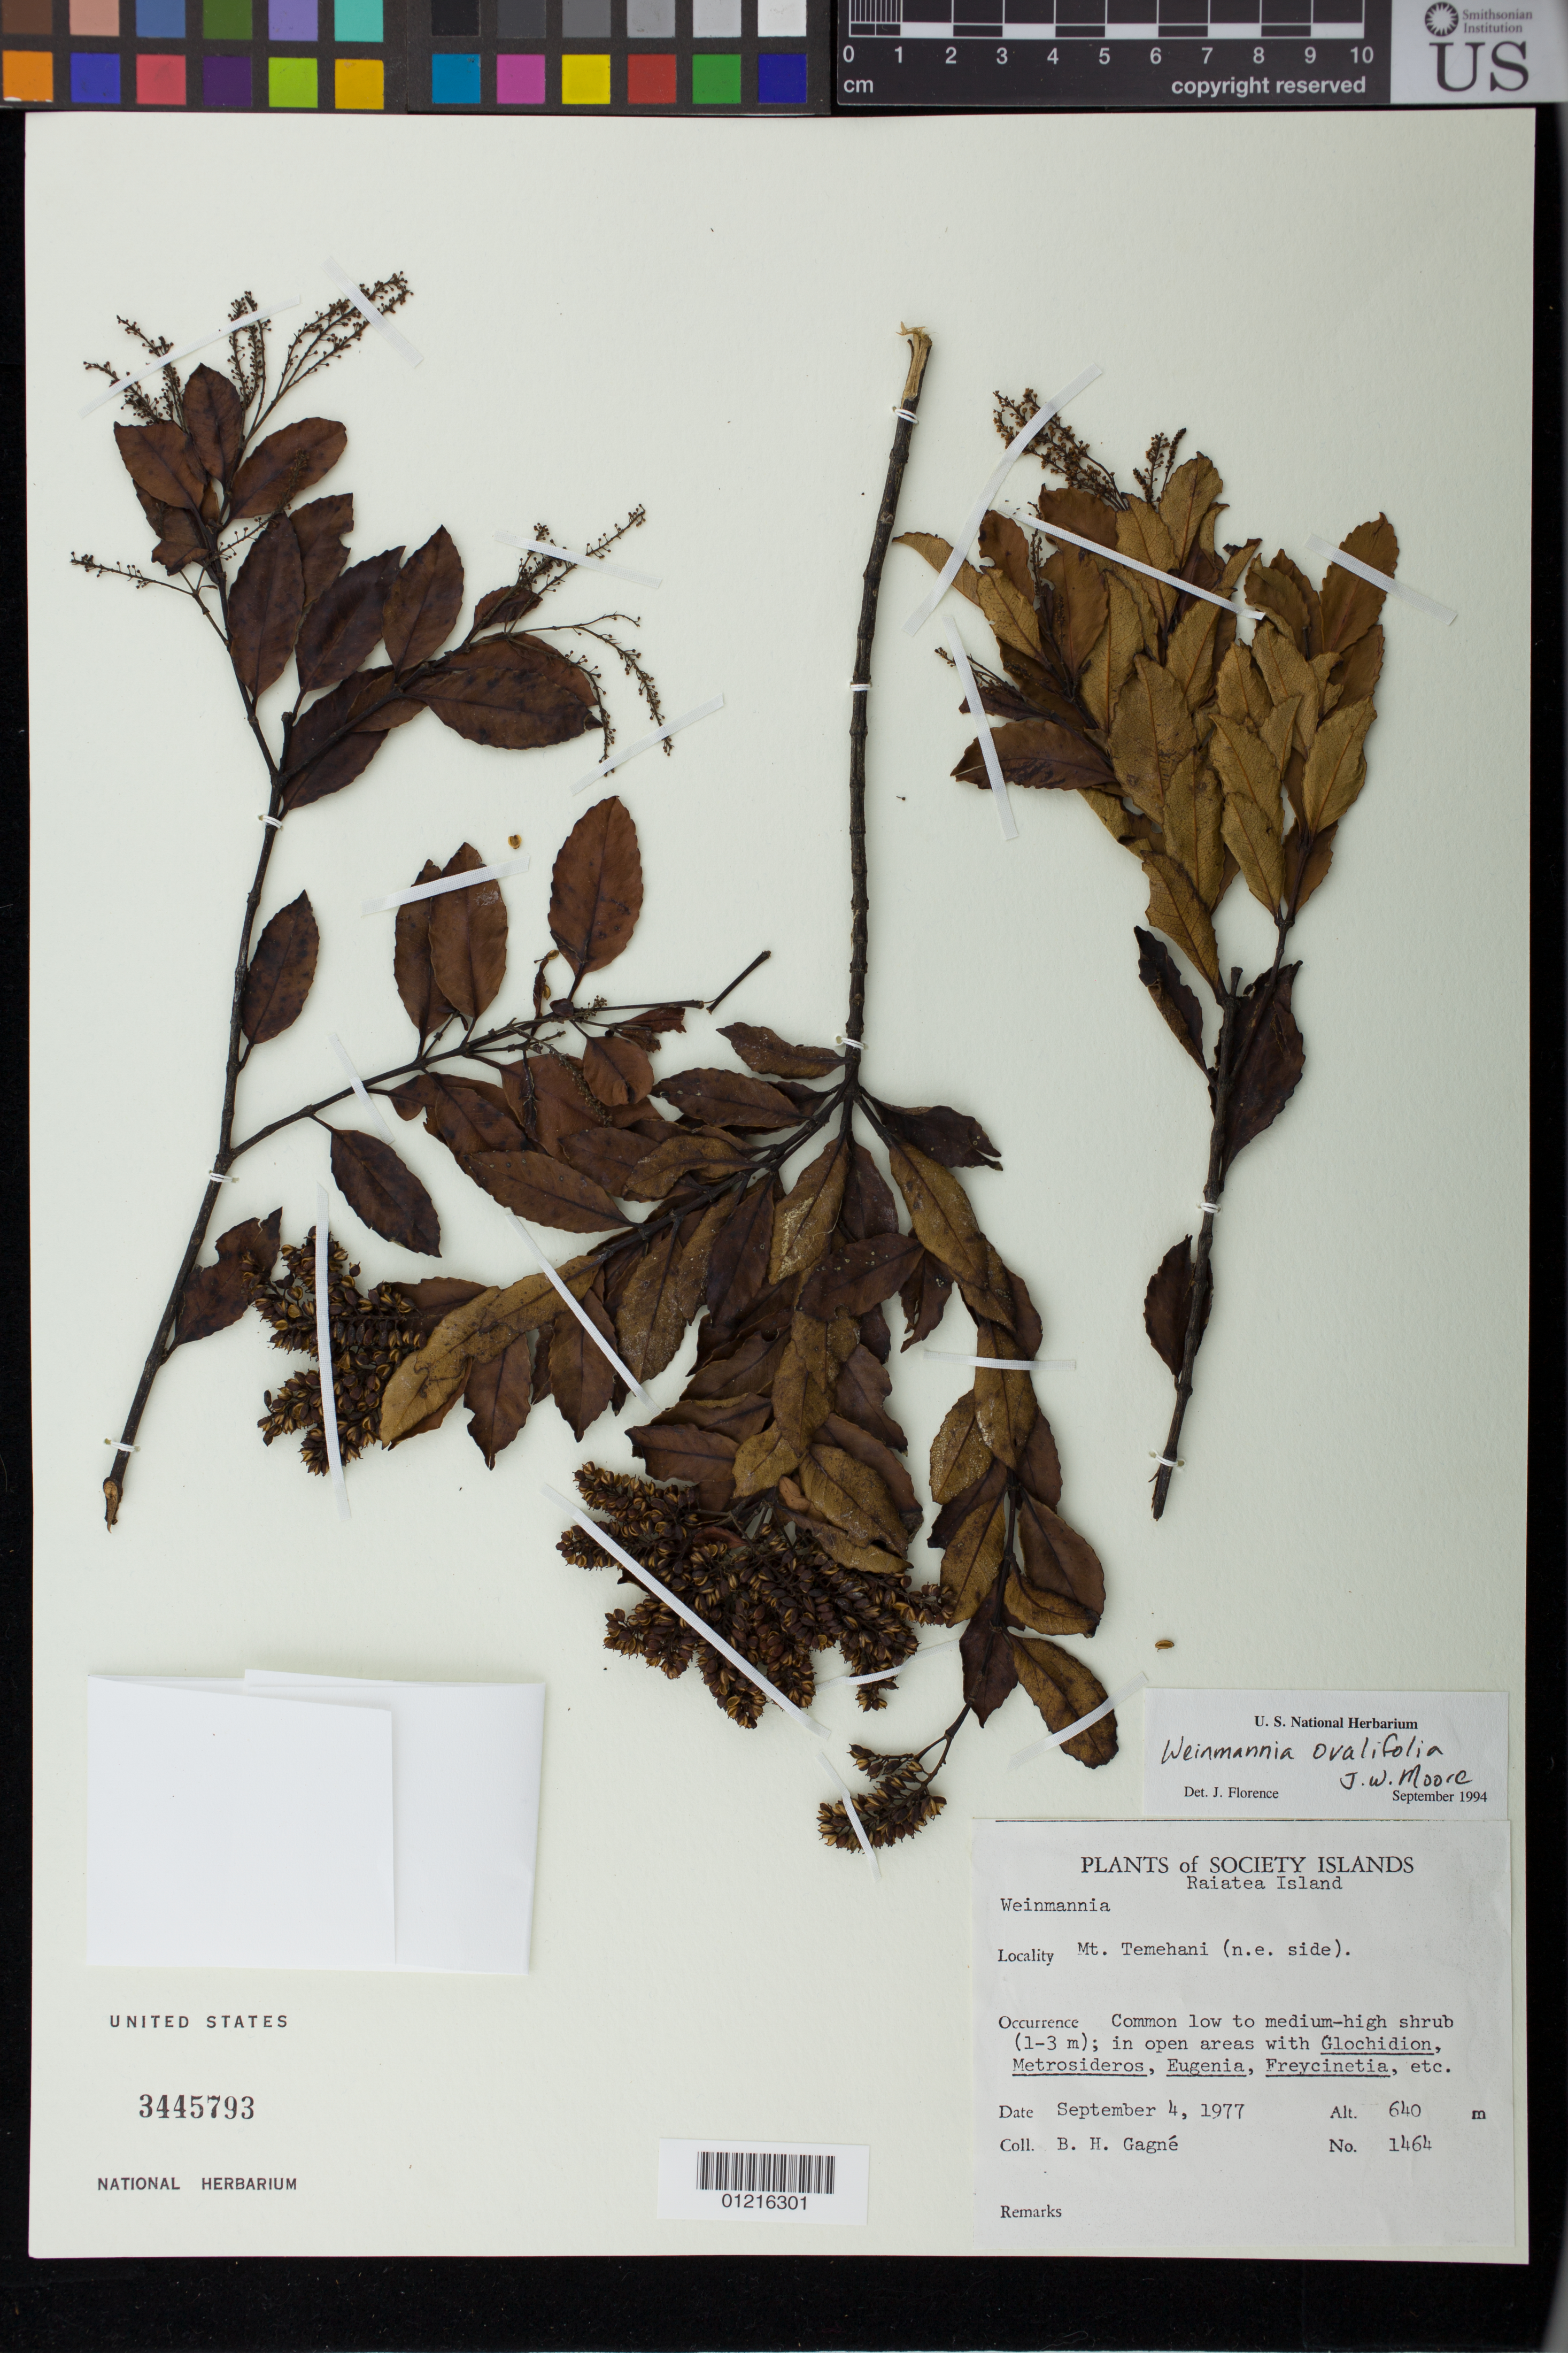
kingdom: Plantae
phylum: Tracheophyta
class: Magnoliopsida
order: Oxalidales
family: Cunoniaceae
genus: Pterophylla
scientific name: Pterophylla vescoi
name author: (Drake) Pillon & H.C. Hopkins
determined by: Strong, Mark T., (BOT), Smithsonian Institution - National Museum of Natural History (UNITED STATES)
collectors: B. H. Gagné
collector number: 1464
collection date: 1977-09-04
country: French Polynesia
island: Raiatea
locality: Mt. Temehani (N.E. side)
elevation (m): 640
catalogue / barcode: US 3445793